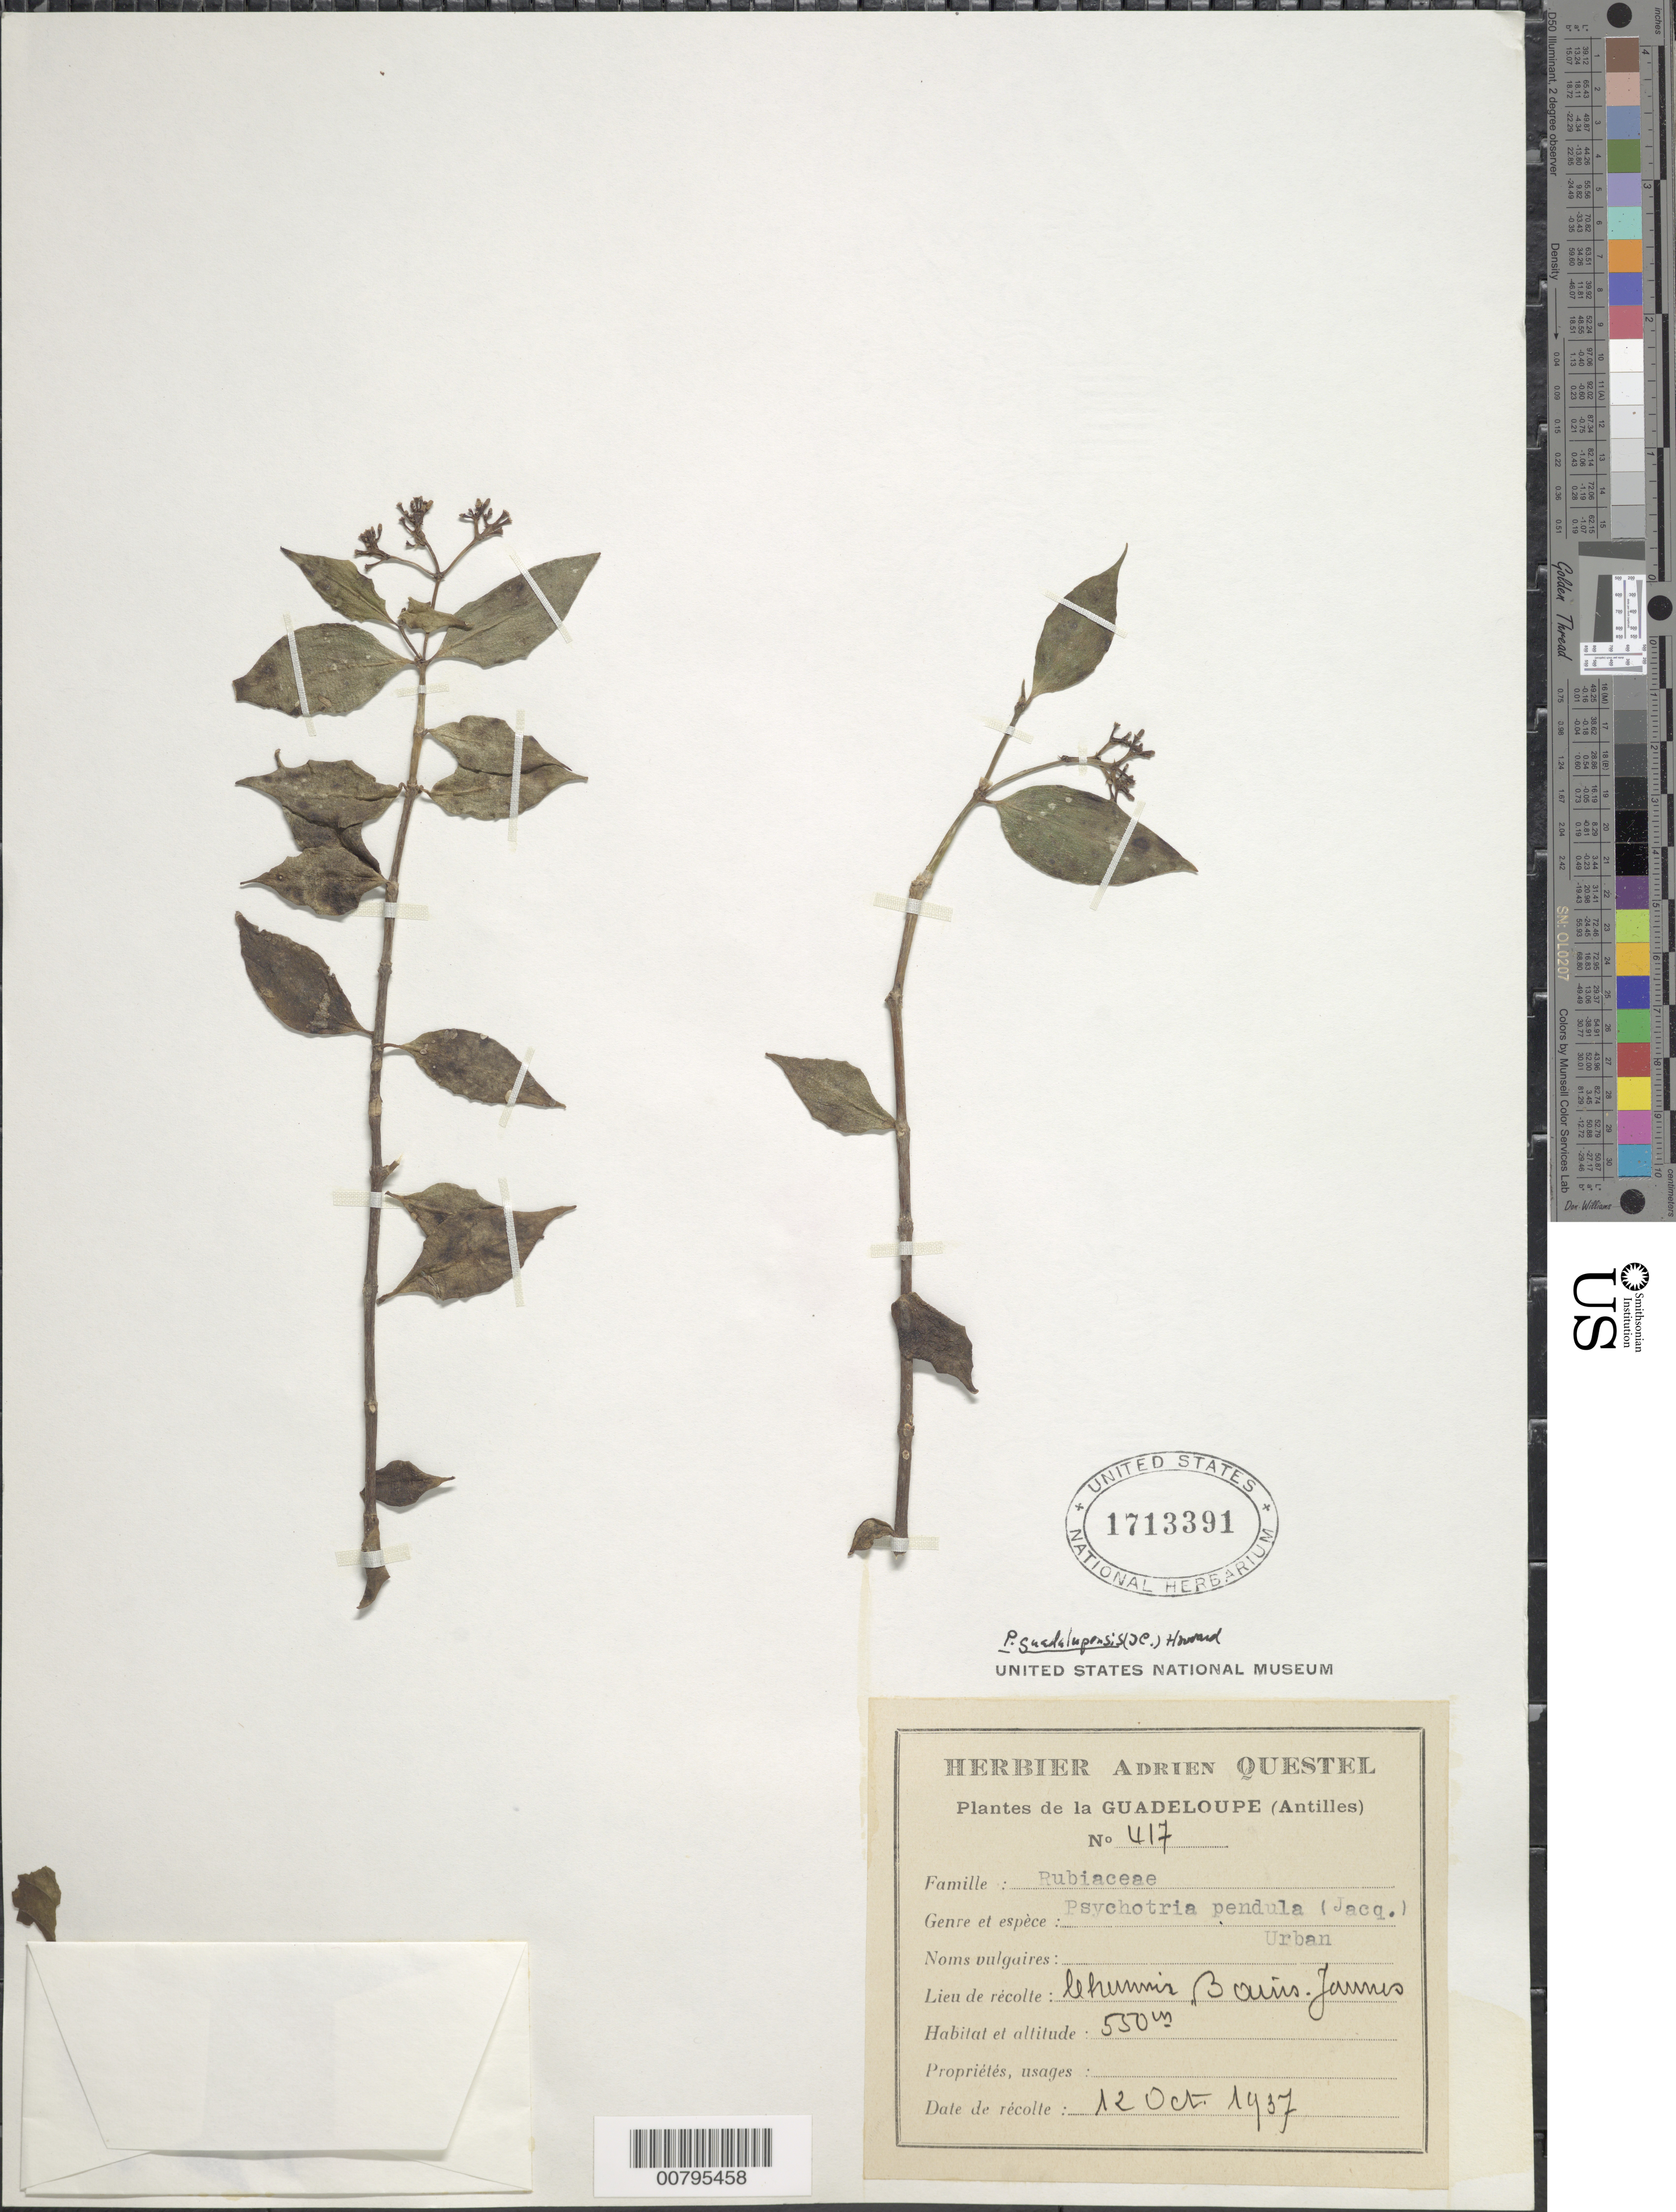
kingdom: Plantae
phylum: Tracheophyta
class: Magnoliopsida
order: Gentianales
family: Rubiaceae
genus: Notopleura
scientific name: Notopleura guadalupensis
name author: (DC.) C.M. Taylor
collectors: A. Questel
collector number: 417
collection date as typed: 12 Oct 1937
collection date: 1937-10-12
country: Guadeloupe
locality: Bains.Jaunes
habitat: Le hunnis (sp?)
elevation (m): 550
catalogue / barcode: US 1713391